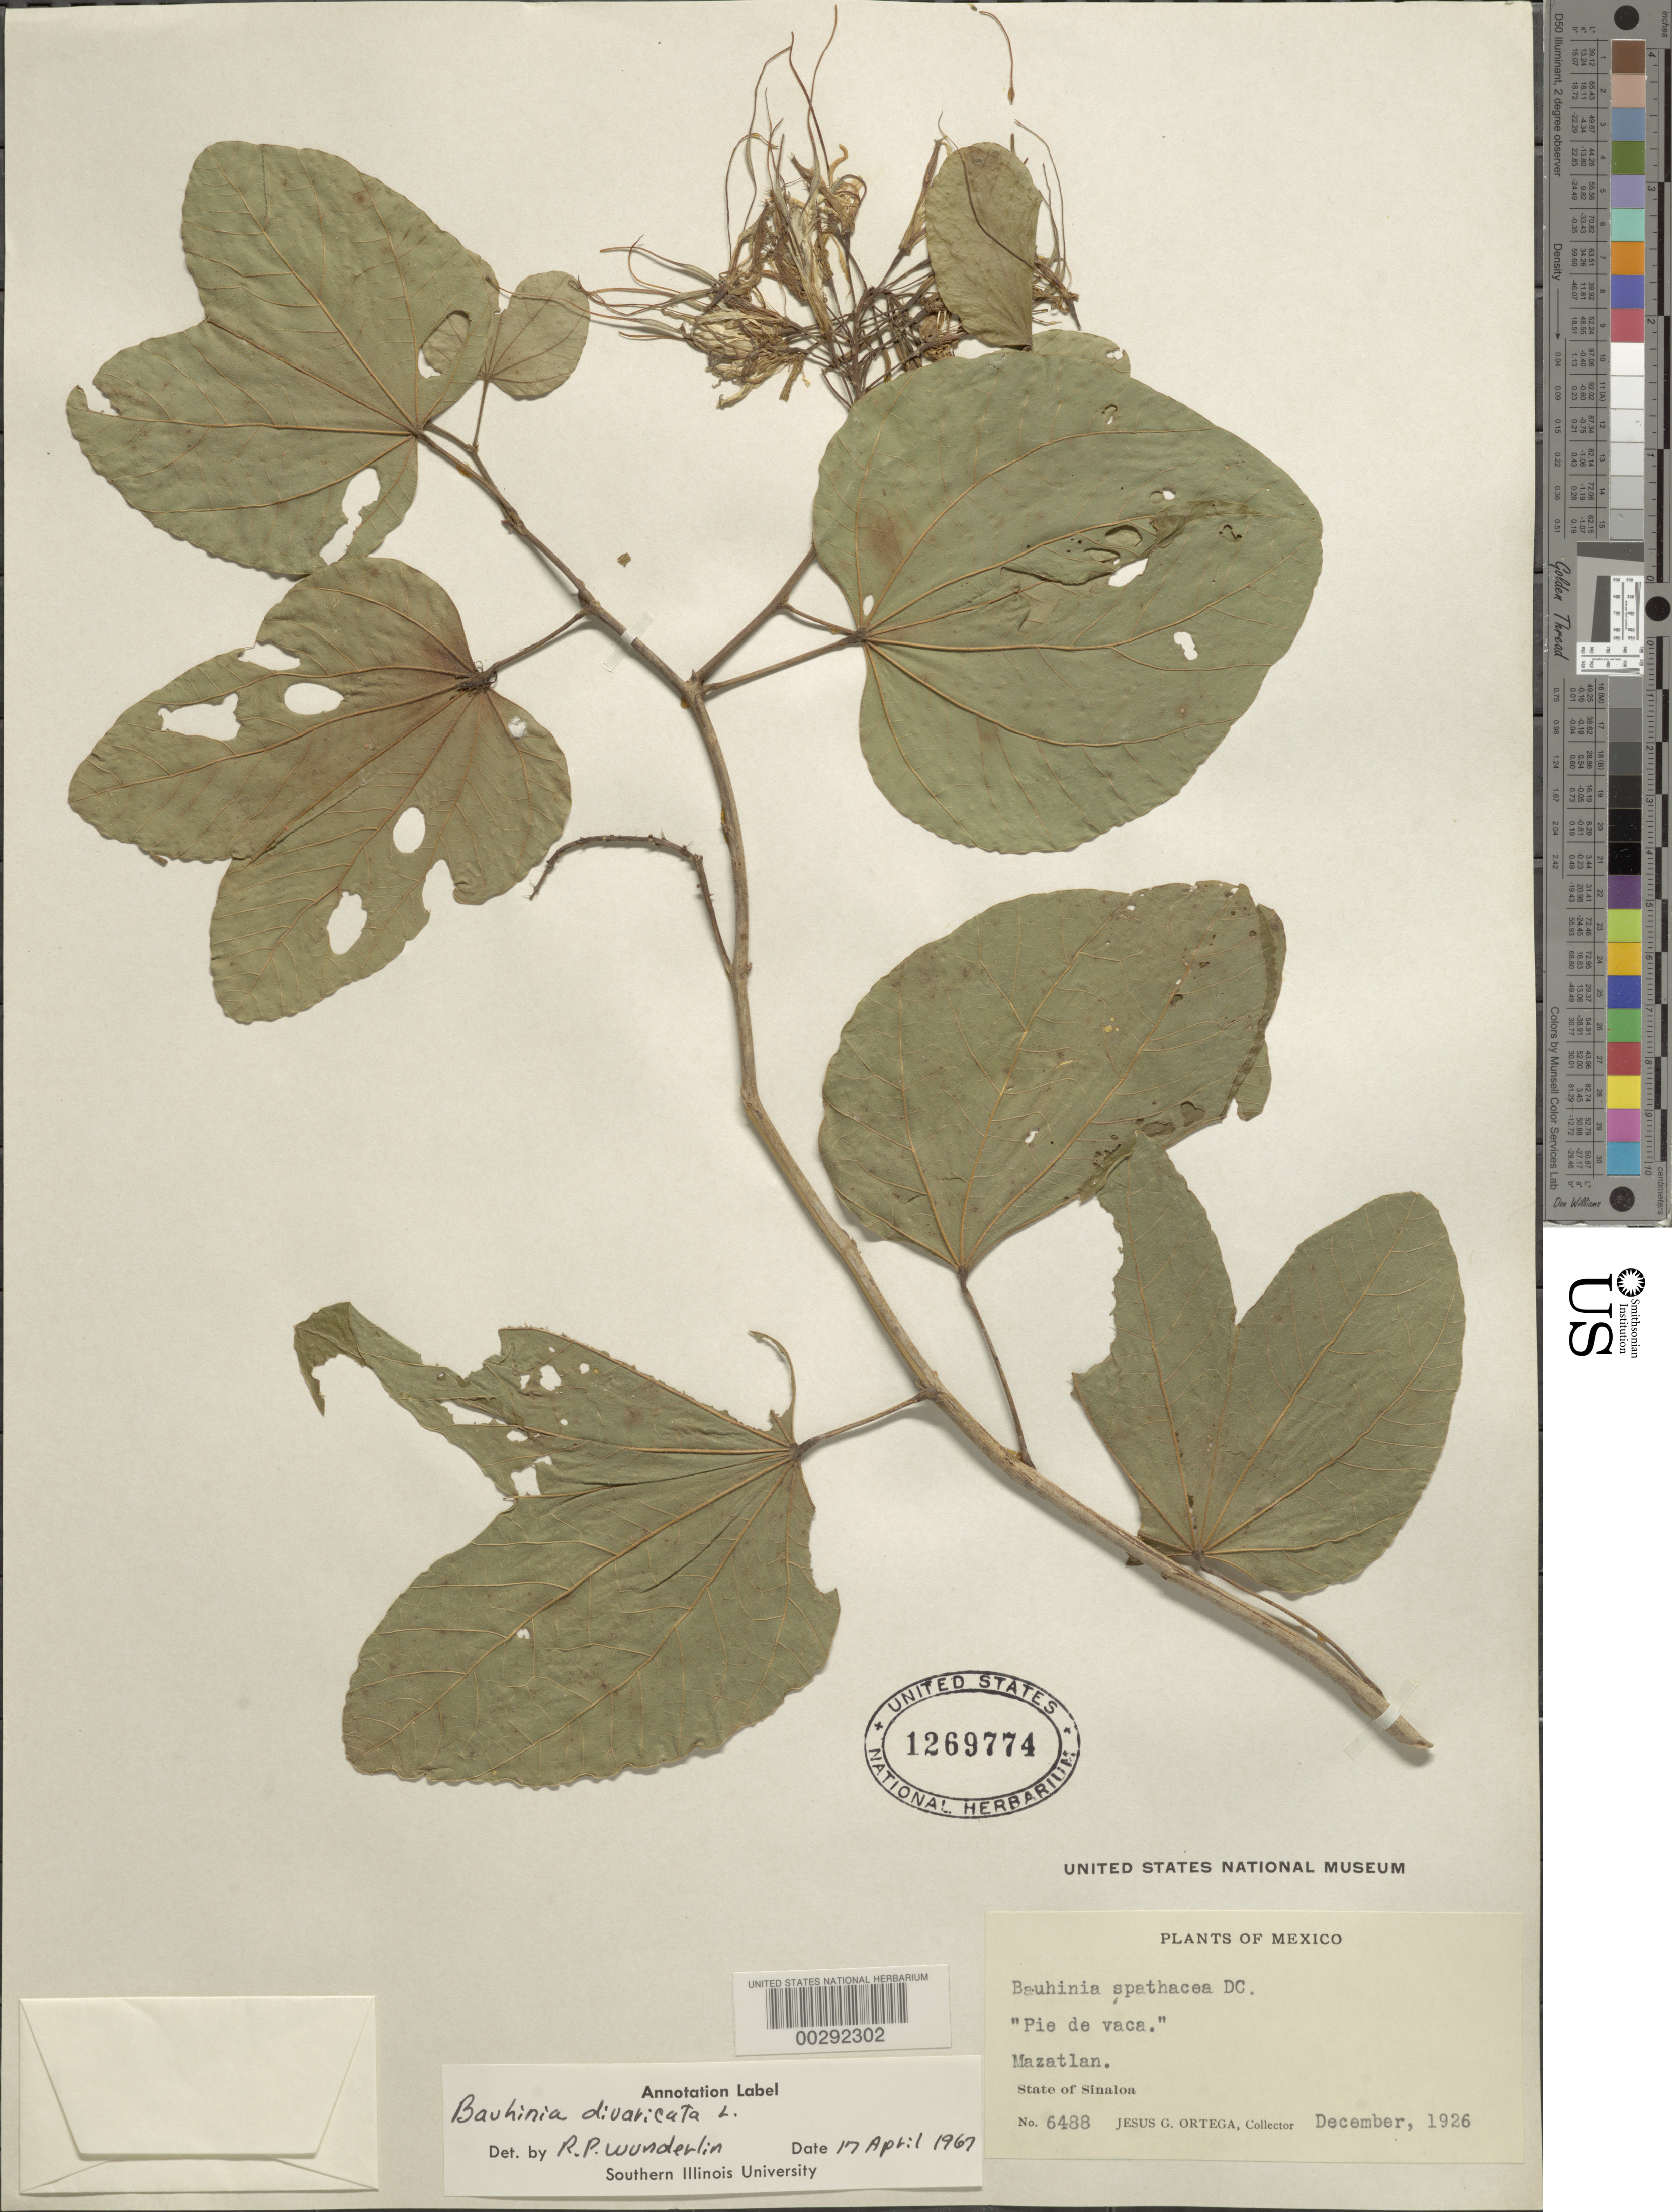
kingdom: Plantae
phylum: Tracheophyta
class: Magnoliopsida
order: Fabales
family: Fabaceae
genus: Bauhinia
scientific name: Bauhinia divaricata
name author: L.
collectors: J. Ortega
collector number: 6488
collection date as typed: Dec 1926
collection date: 1926-12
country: Mexico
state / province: Sinaloa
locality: Mazatlan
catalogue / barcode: US 1269774